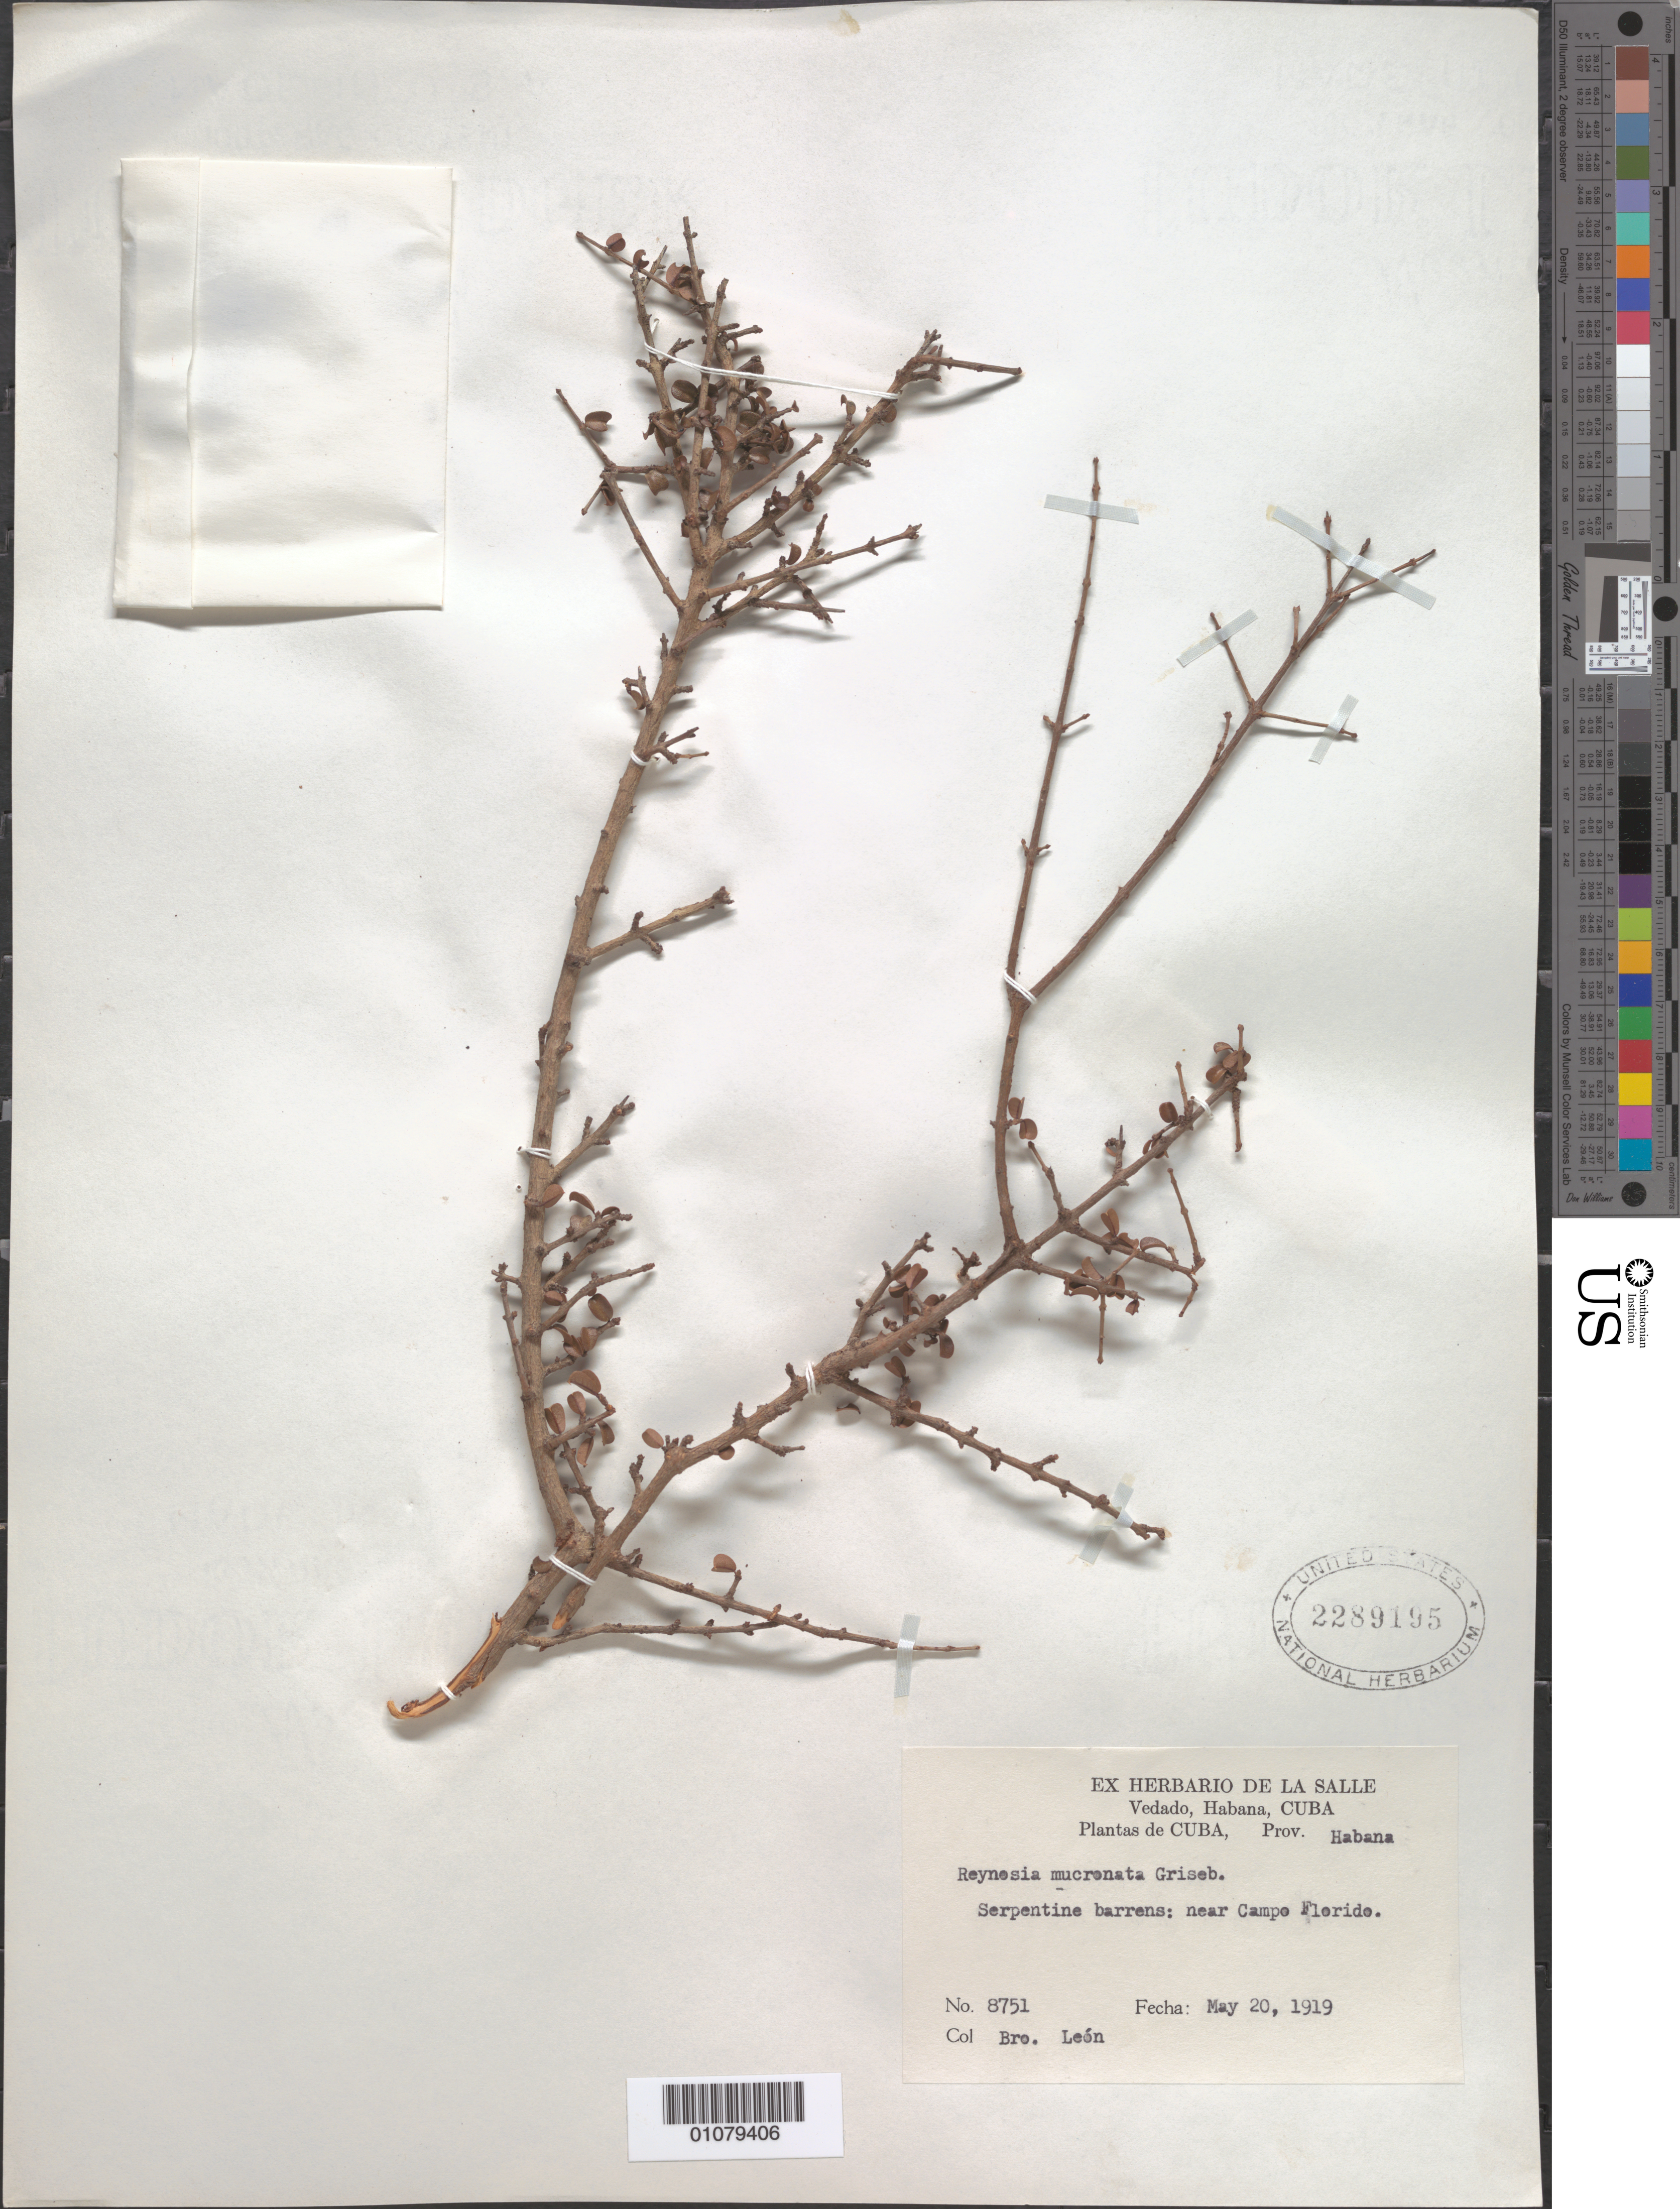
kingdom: Plantae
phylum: Tracheophyta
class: Magnoliopsida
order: Rosales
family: Rhamnaceae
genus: Reynosia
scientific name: Reynosia mucronata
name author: Griseb.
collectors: Bro. León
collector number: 8751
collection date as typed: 20 May 1919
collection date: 1919-05-20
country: Cuba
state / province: La Habana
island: Cuba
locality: Serpentine barrens: near Campe Floride Prov Habana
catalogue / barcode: US 2289195